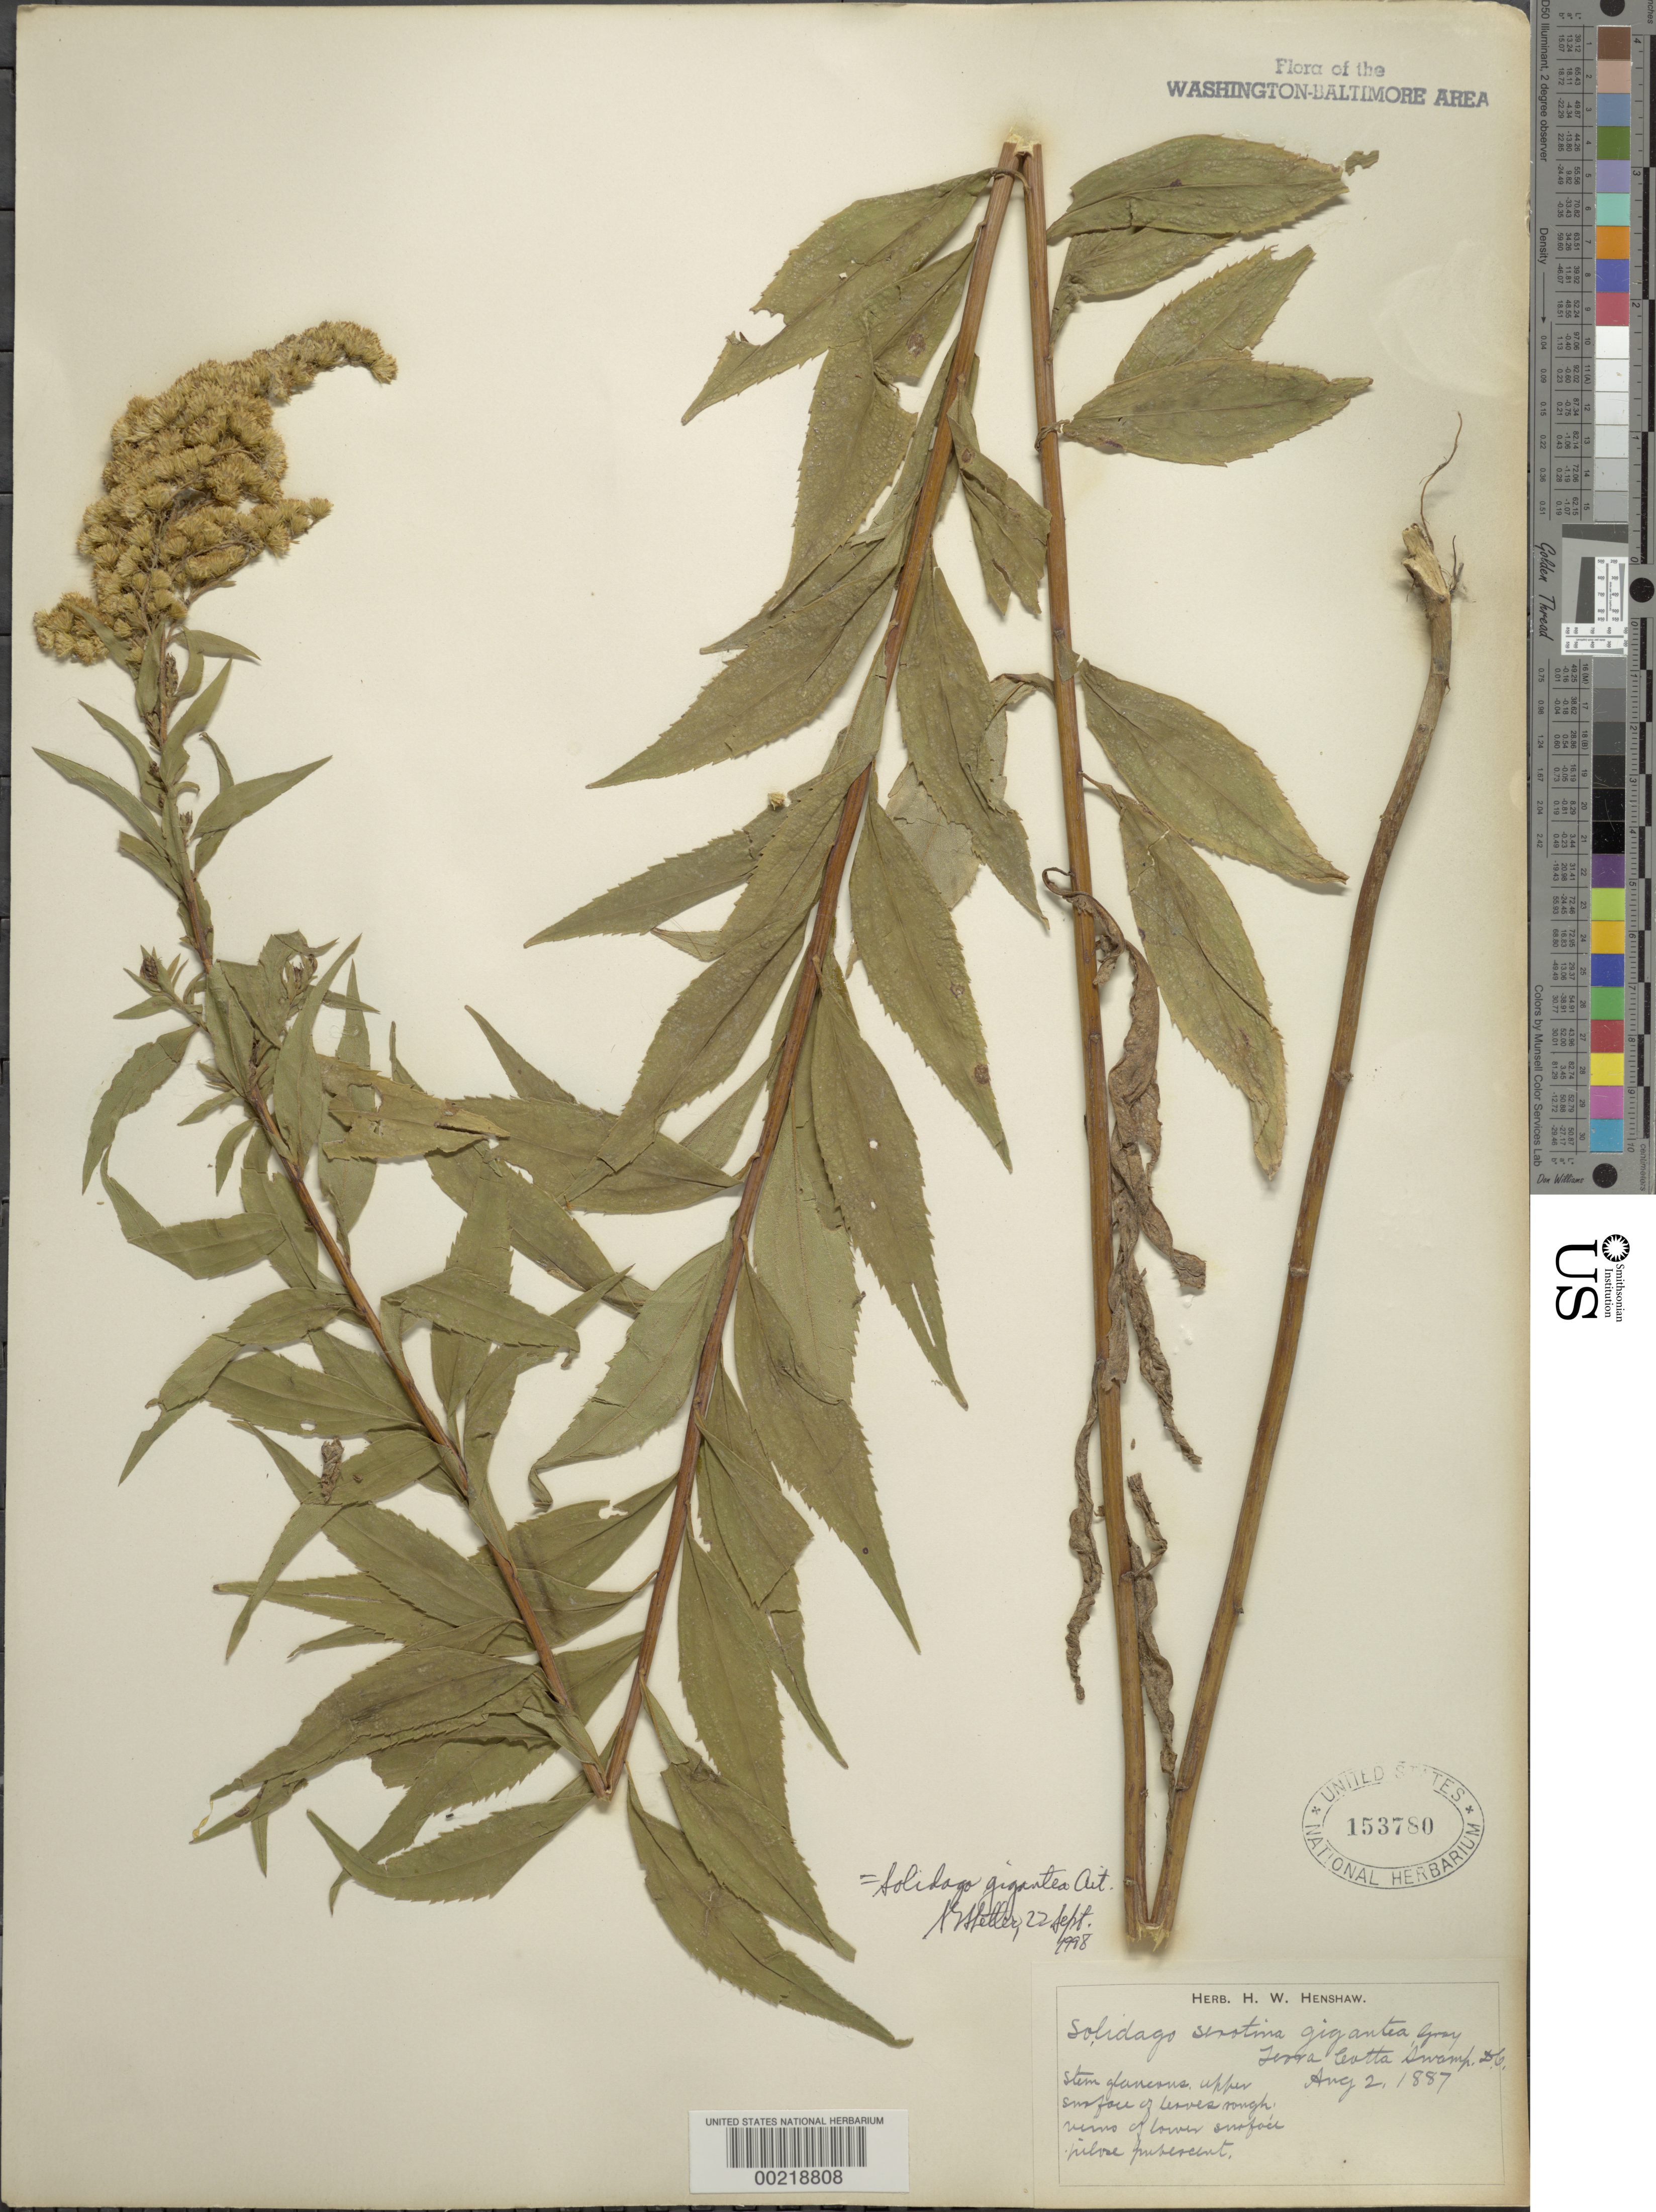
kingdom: Plantae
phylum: Tracheophyta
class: Magnoliopsida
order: Asterales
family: Asteraceae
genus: Solidago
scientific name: Solidago gigantea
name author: Aiton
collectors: H. Henshaw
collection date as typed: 02 Aug 1887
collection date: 1887-08-02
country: United States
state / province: District of Columbia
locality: Terra Cotta Swamp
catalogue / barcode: US 153780